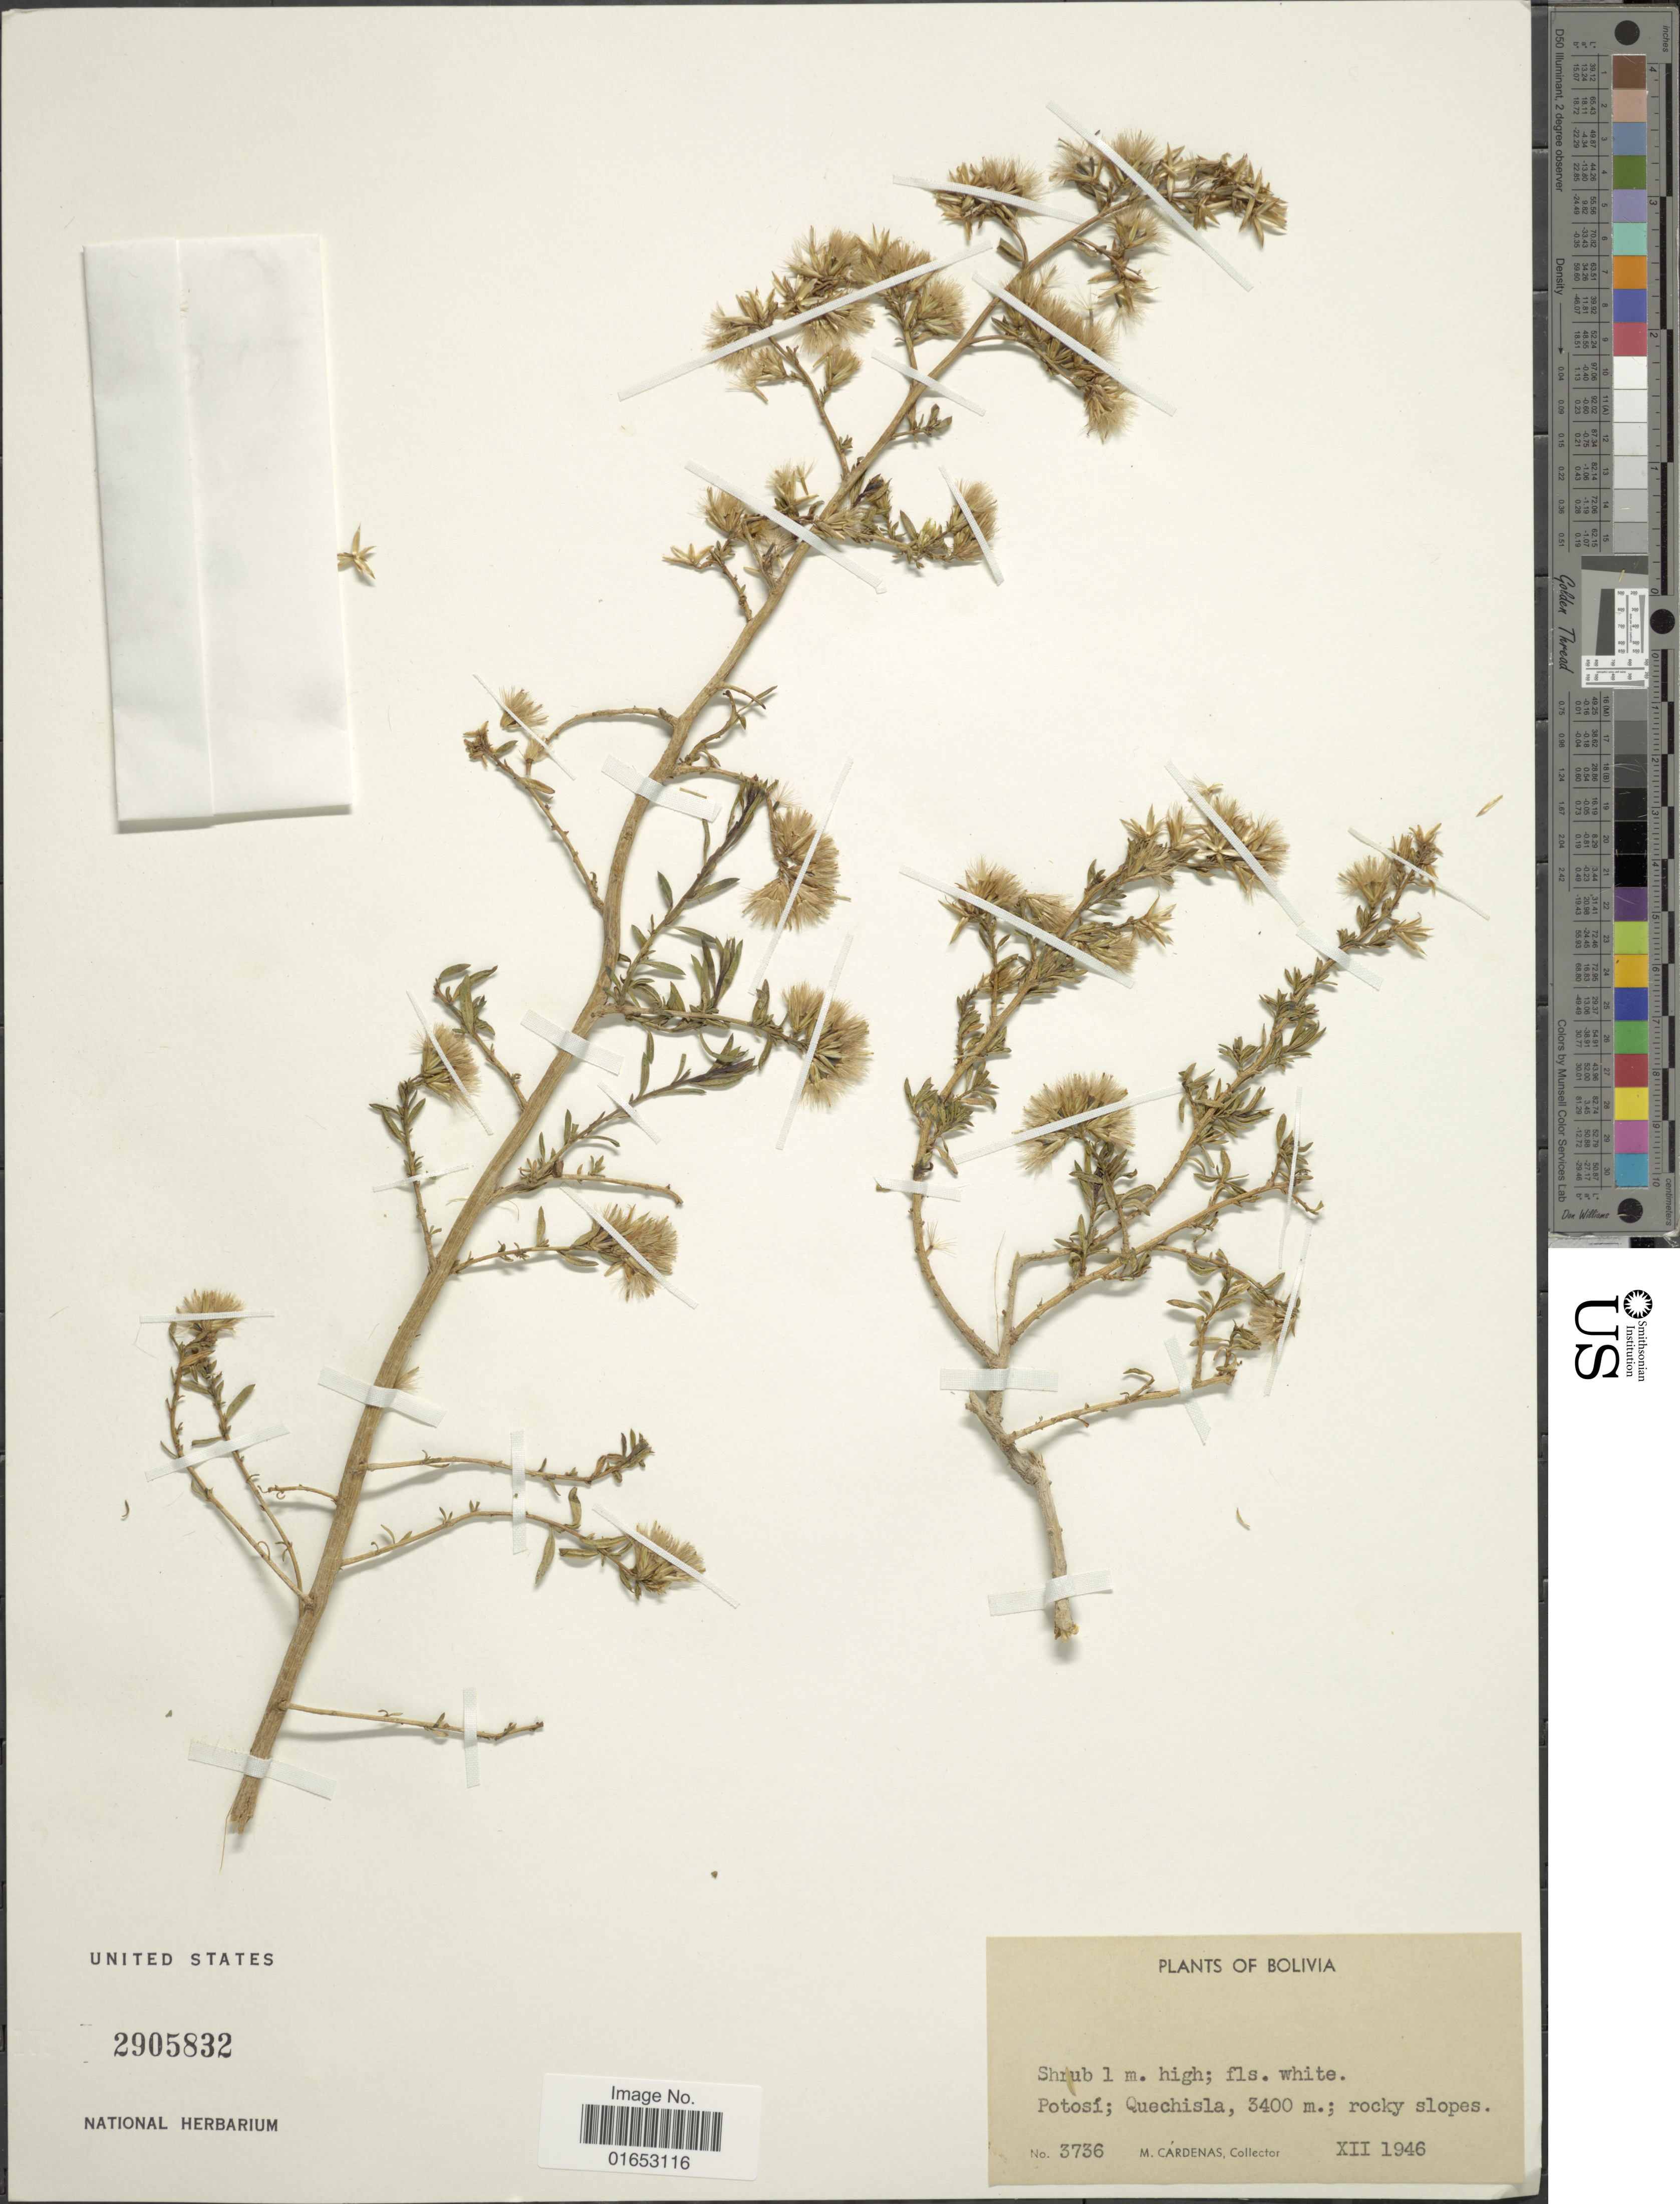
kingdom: Plantae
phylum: Tracheophyta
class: Magnoliopsida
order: Asterales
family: Asteraceae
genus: Helogyne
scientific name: Helogyne straminea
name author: (DC.) B.L. Rob.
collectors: M. Cárdenas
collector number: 3736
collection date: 1946-12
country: Bolivia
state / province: Potosi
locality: Quechisla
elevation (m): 3400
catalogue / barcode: US 2905832